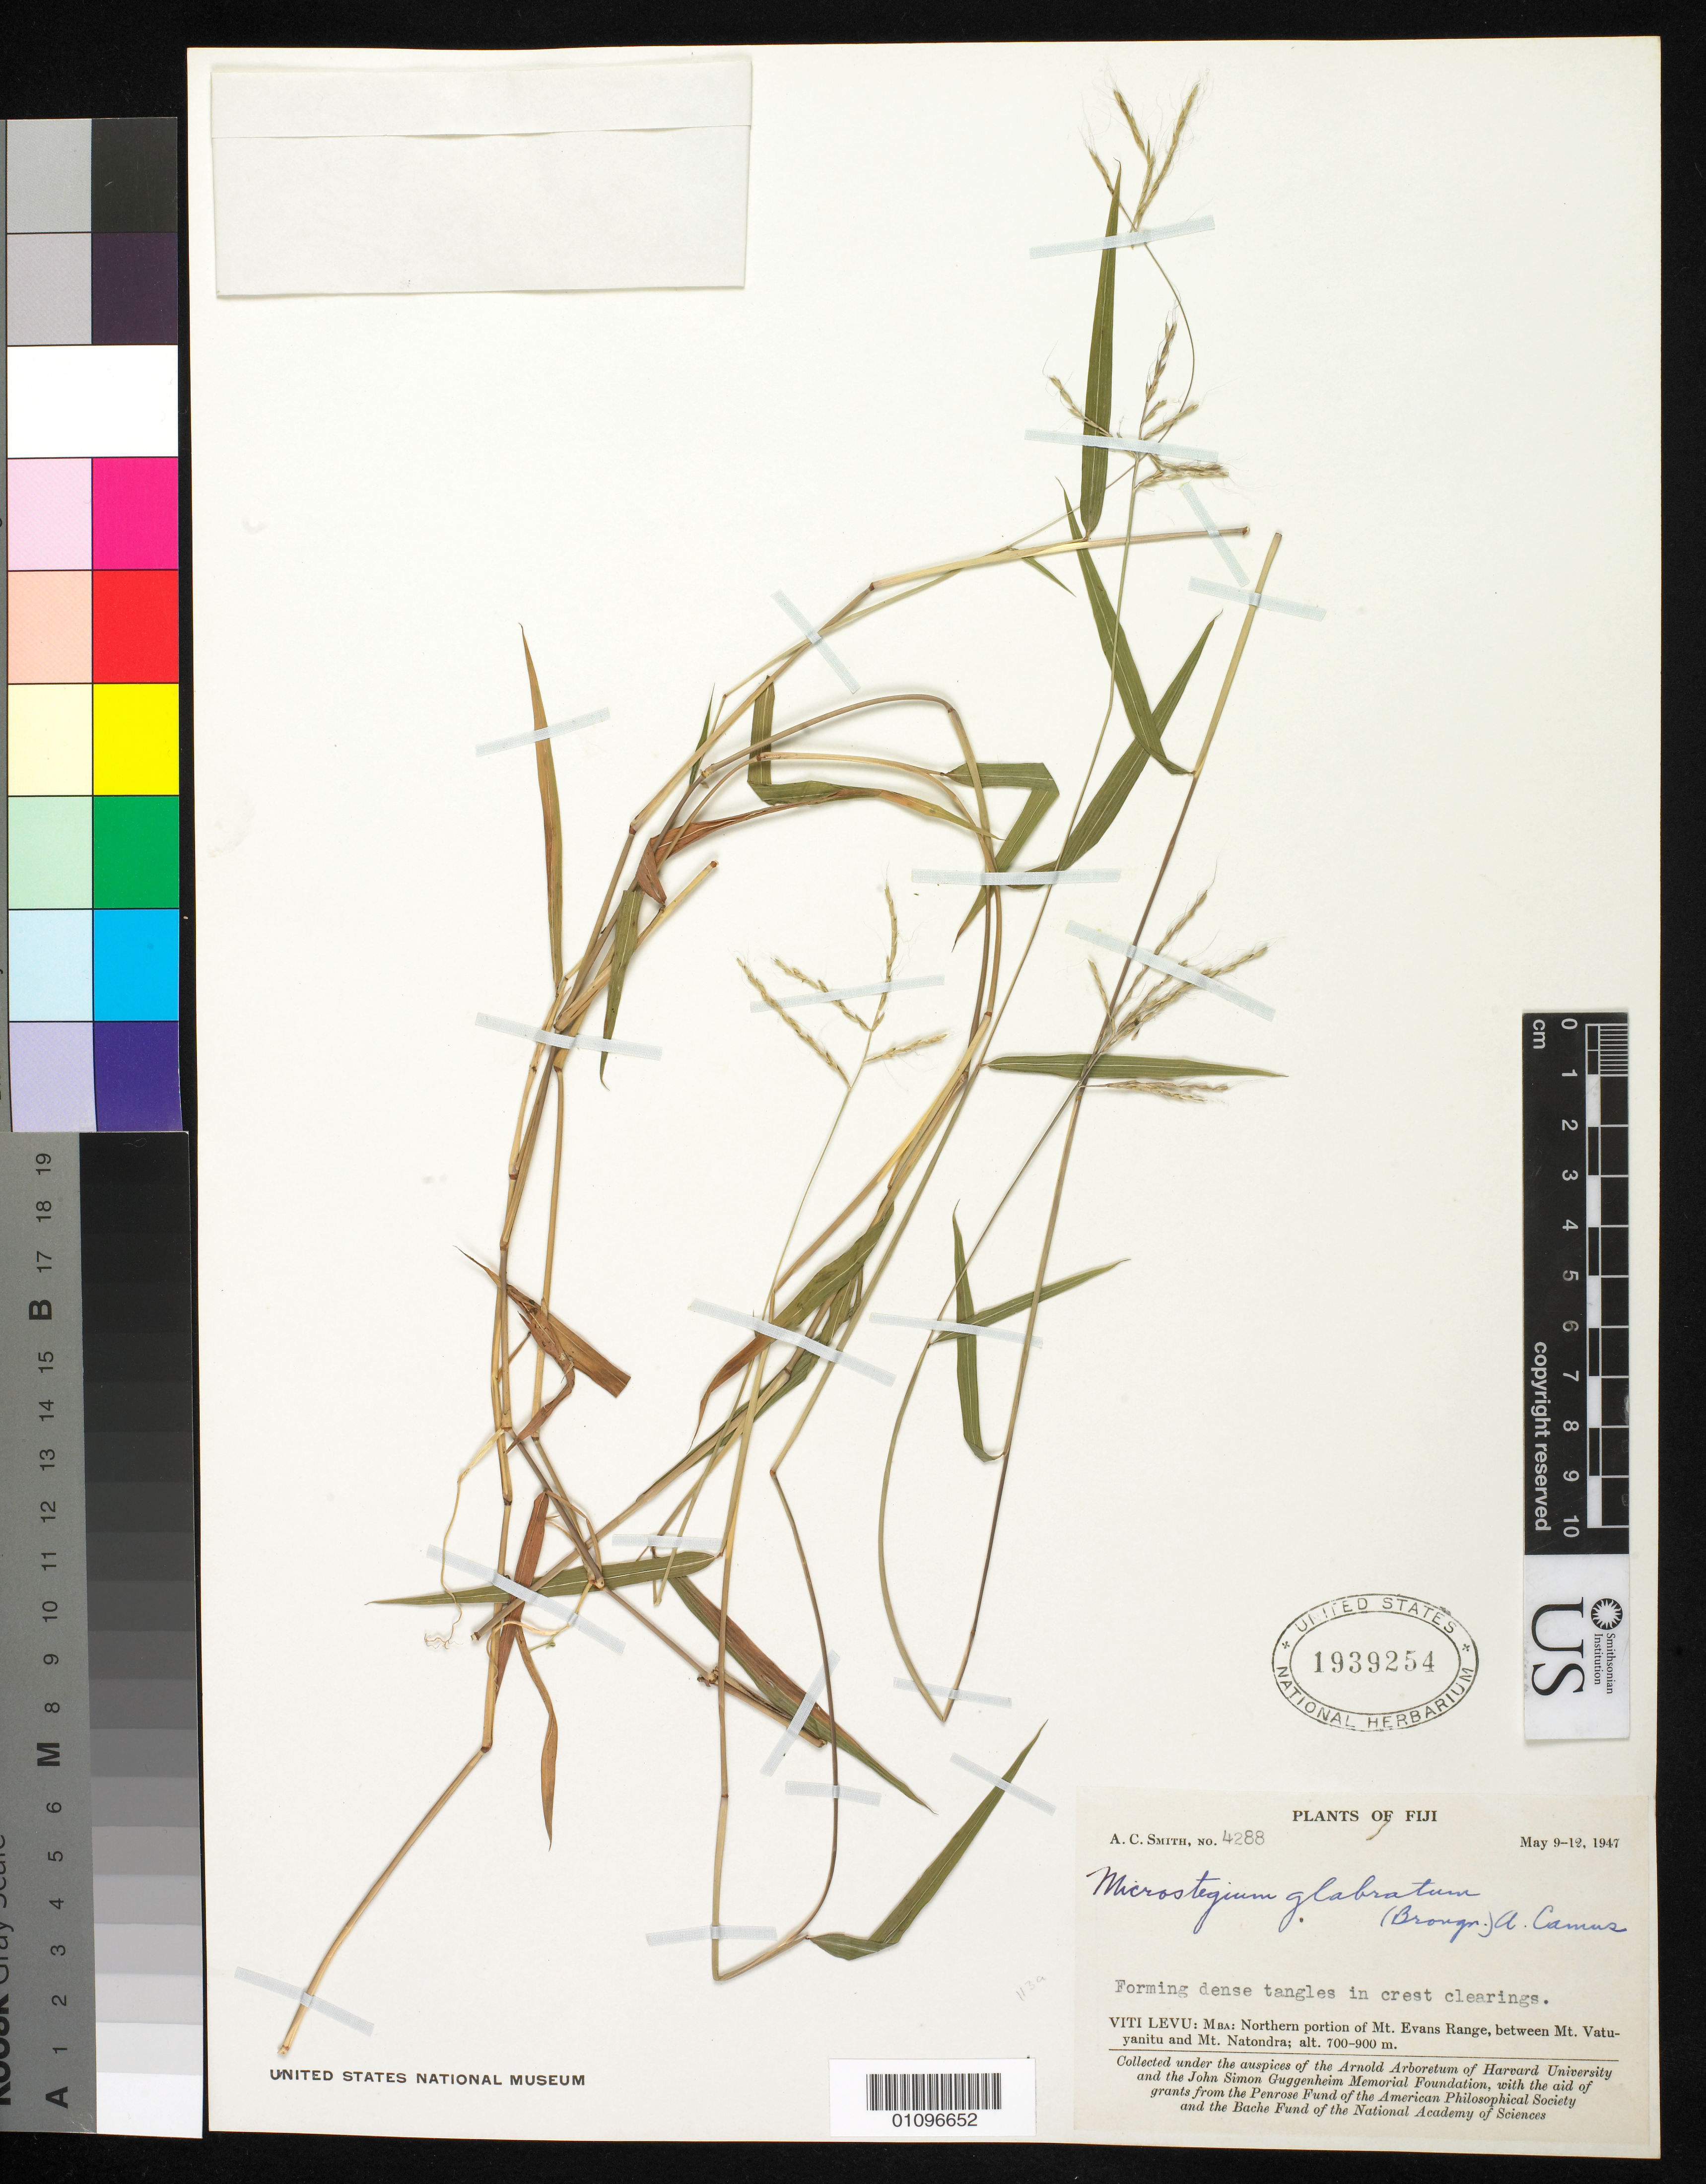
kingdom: Plantae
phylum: Tracheophyta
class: Liliopsida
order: Poales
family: Poaceae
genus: Microstegium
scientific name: Microstegium glabratum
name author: (Trin.) Camus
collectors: A. C. Smith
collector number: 4288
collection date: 1947-05-09/1947-05-12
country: Fiji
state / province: Mba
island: Viti Levu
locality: Northern Portion of Mt. Evans range between Vatu-yanitu and Mt. Natondra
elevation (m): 700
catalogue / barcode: US 1939254